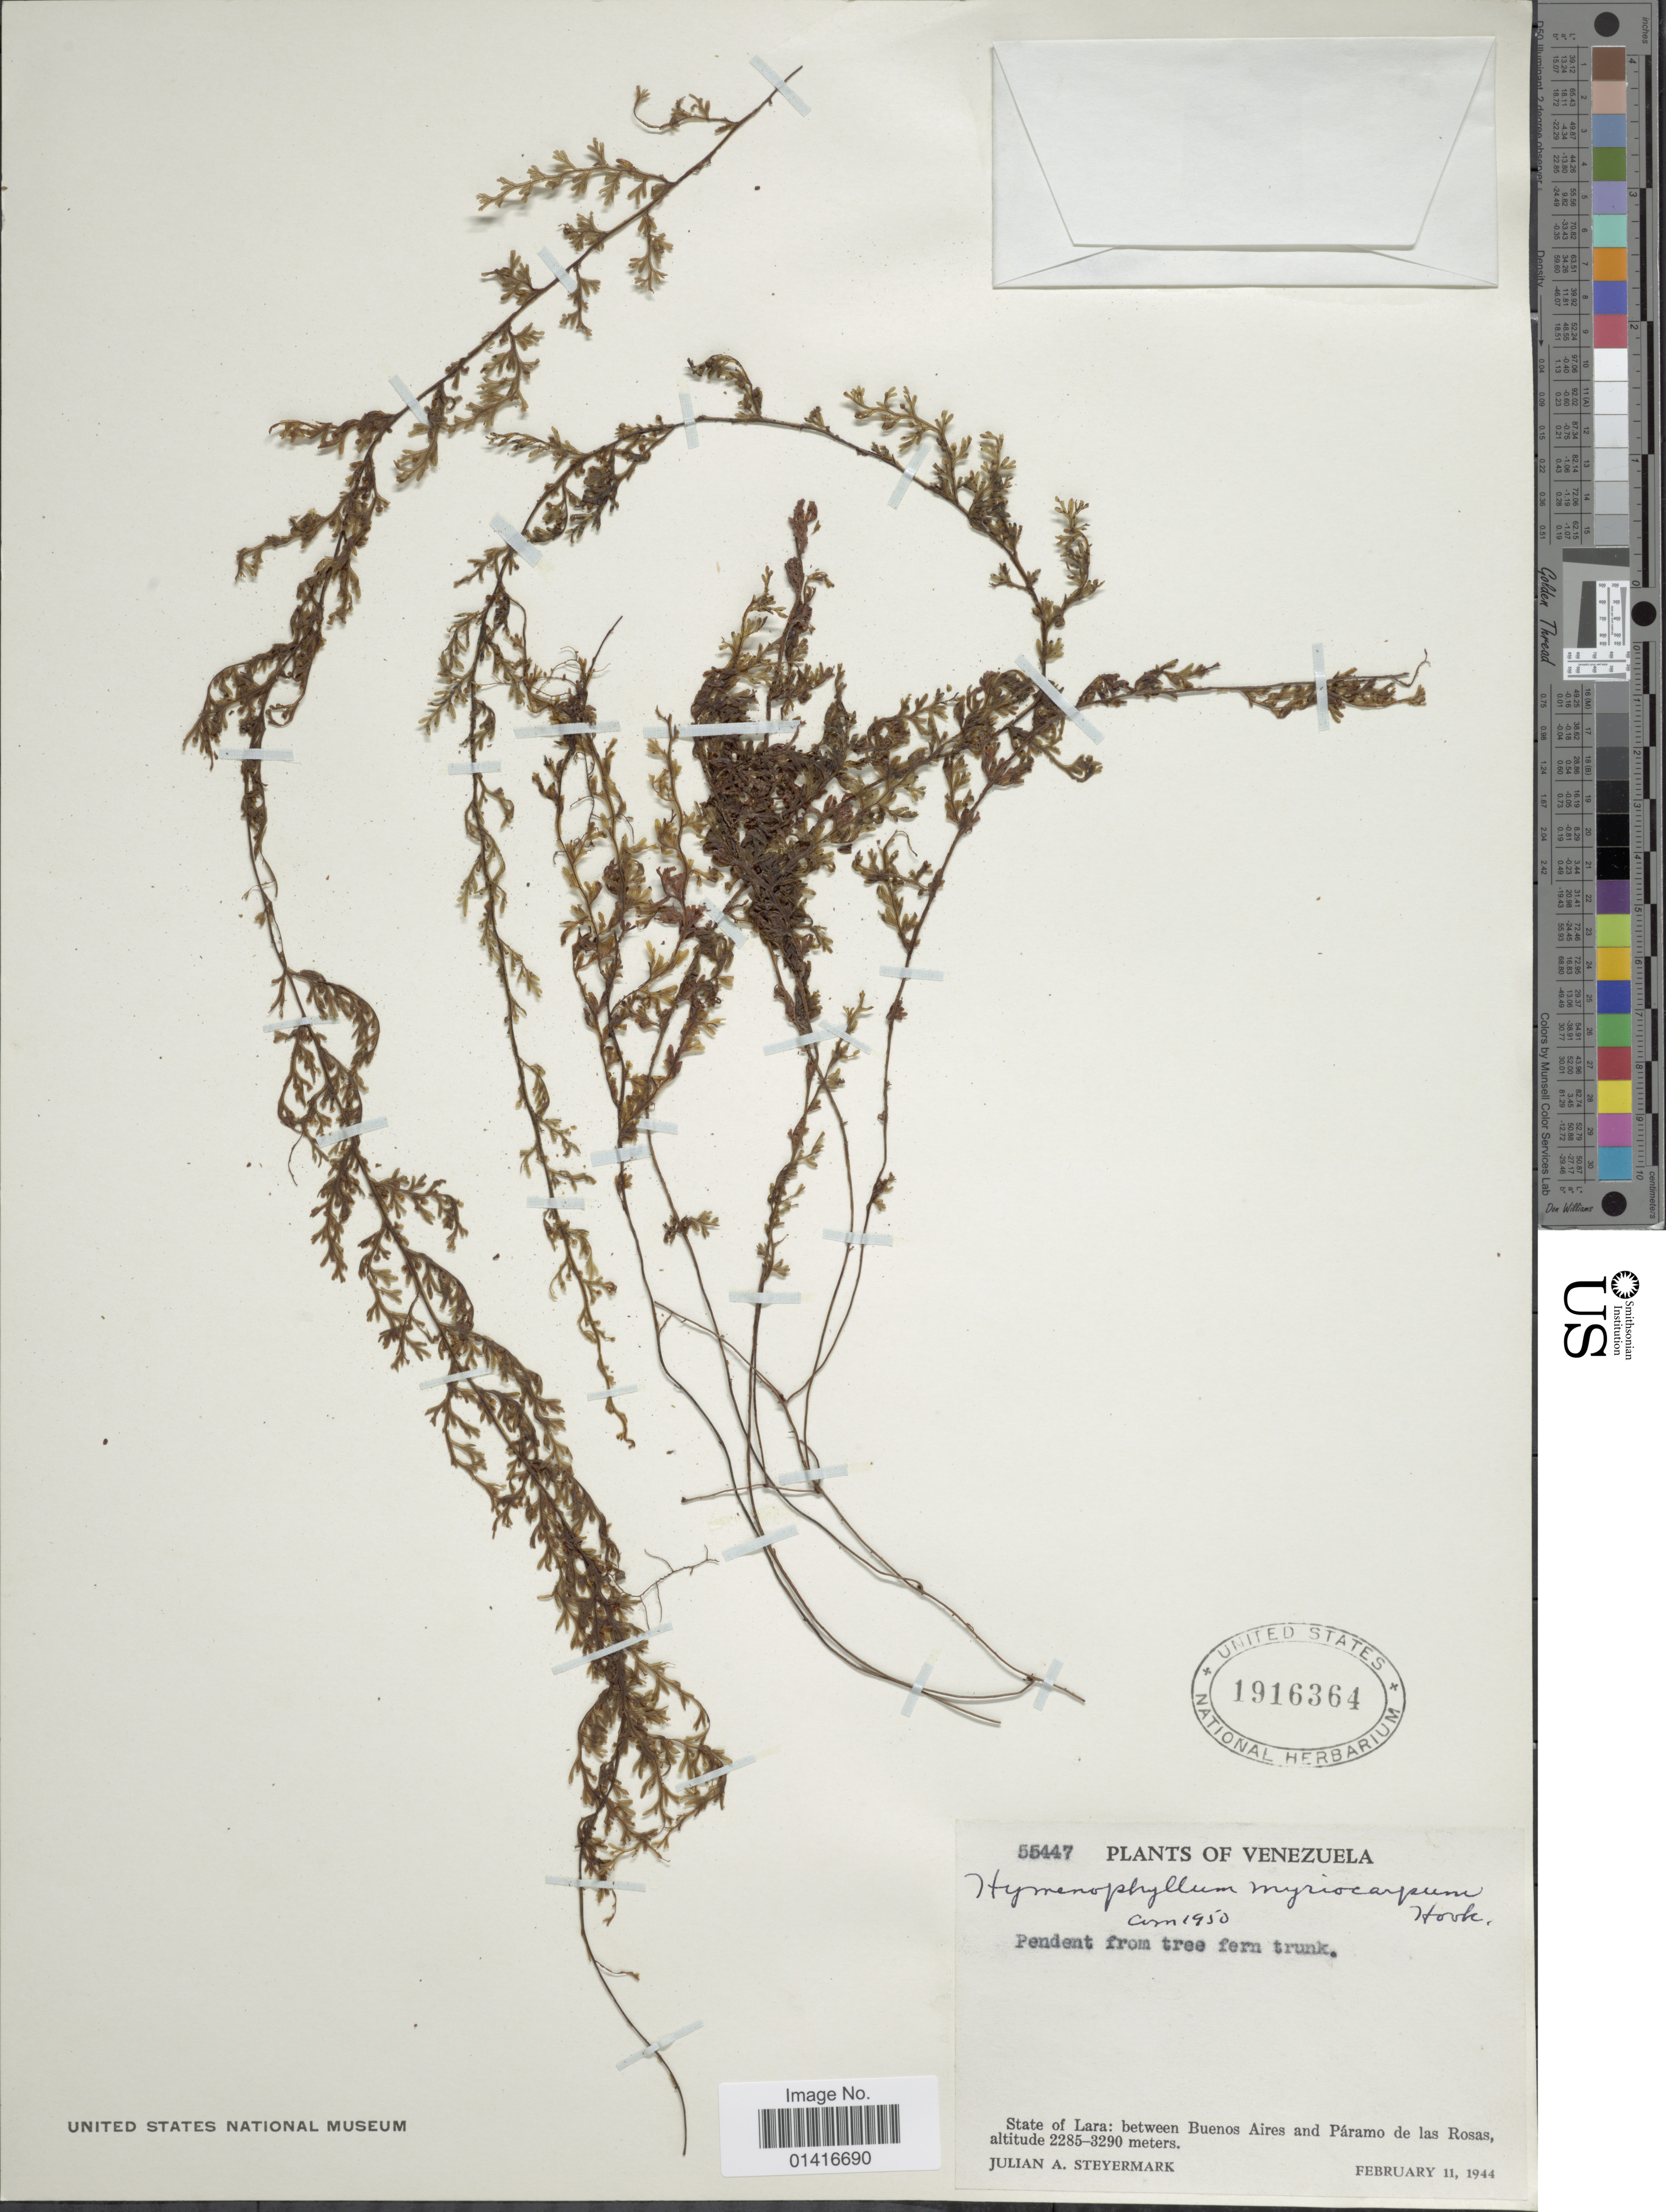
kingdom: Plantae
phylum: Tracheophyta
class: Polypodiopsida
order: Hymenophyllales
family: Hymenophyllaceae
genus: Hymenophyllum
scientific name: Hymenophyllum myriocarpum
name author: Hook.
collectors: J. Steyermark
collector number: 55447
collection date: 1944-02-11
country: Venezuela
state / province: Lara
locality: State of Lara: between Buenos Aires and Páramo de las Rosas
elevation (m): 2285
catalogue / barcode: US 1916364